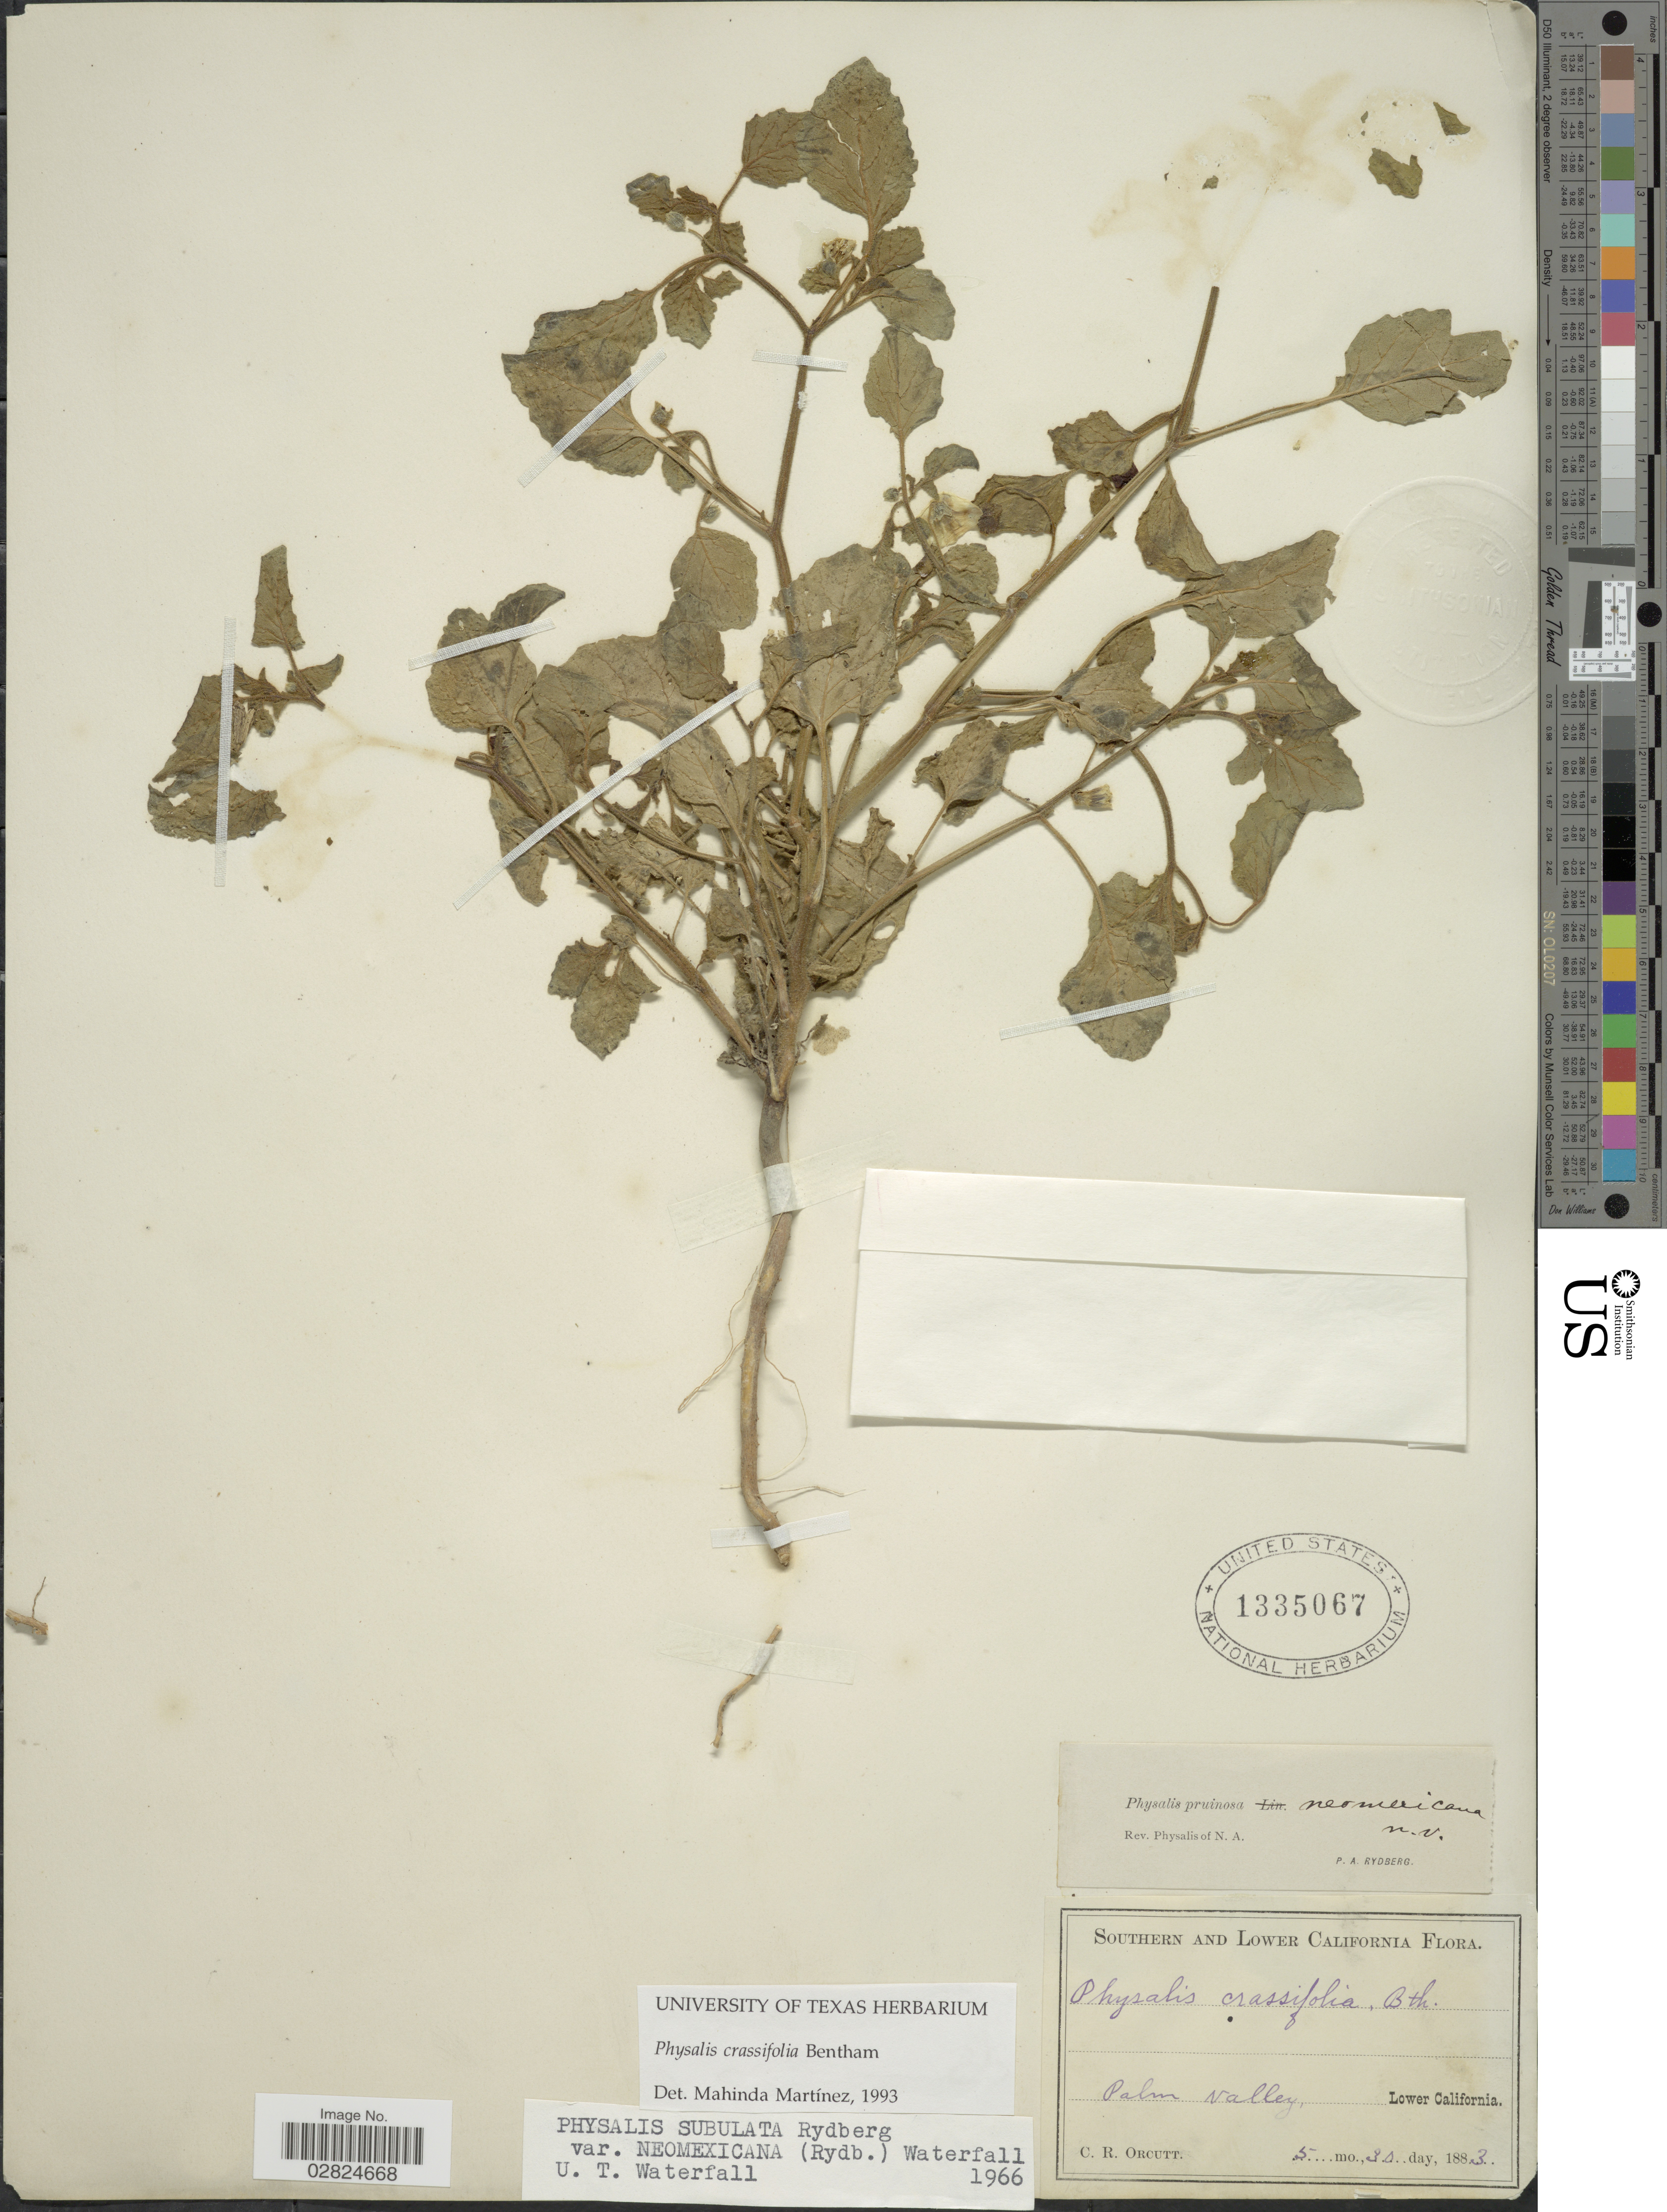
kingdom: Plantae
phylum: Tracheophyta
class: Magnoliopsida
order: Solanales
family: Solanaceae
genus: Physalis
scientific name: Physalis crassifolia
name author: Benth.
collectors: C. R. Orcutt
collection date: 1883-05-30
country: Mexico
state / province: Baja California Norte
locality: Palm valley, Lower California.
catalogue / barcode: US 1335067